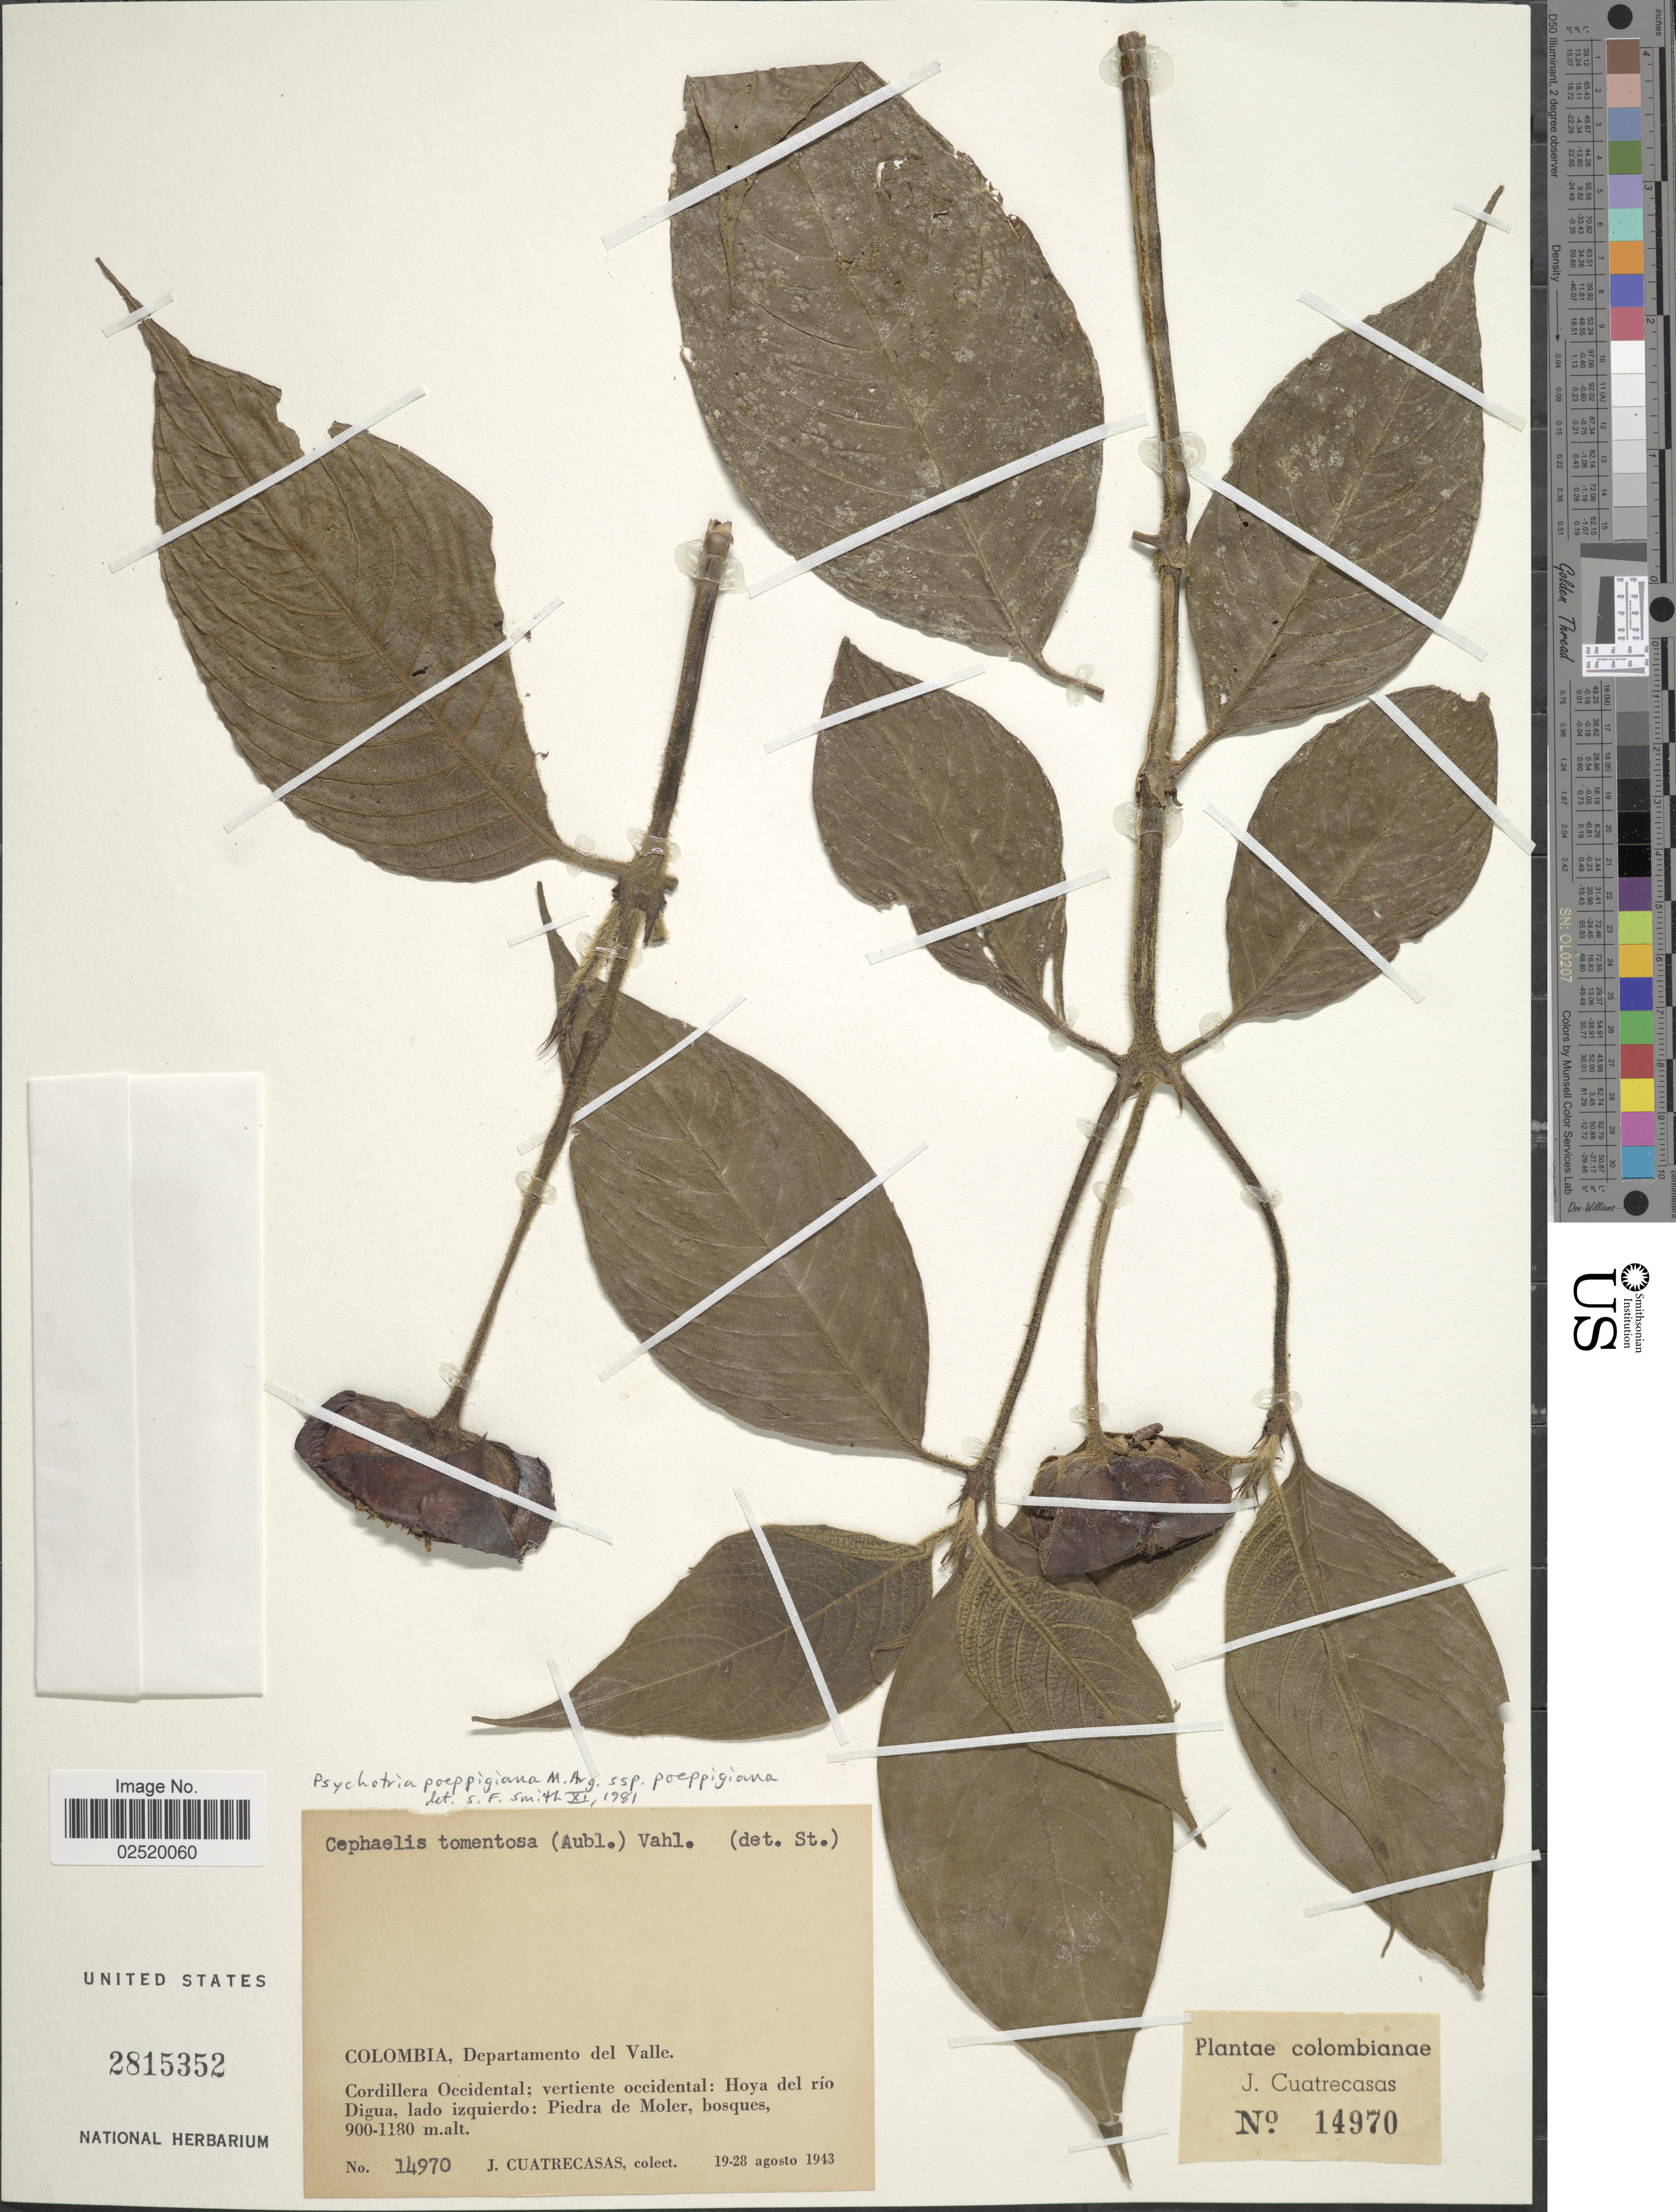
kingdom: Plantae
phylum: Tracheophyta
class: Magnoliopsida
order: Gentianales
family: Rubiaceae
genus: Psychotria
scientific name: Psychotria poeppigiana subsp. poeppigiana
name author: Müll. Arg.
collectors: J. Cuatrecasas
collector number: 14970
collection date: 1943-08-19/1943-08-28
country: Colombia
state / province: Valle del Cauca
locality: Colombia, Departamento del Valle, Cordillera Occidental: vertiente occidental: Hoya del rio Digua, lado izquierdo: Piedra de Moler, bosques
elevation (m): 900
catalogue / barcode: US 2815352